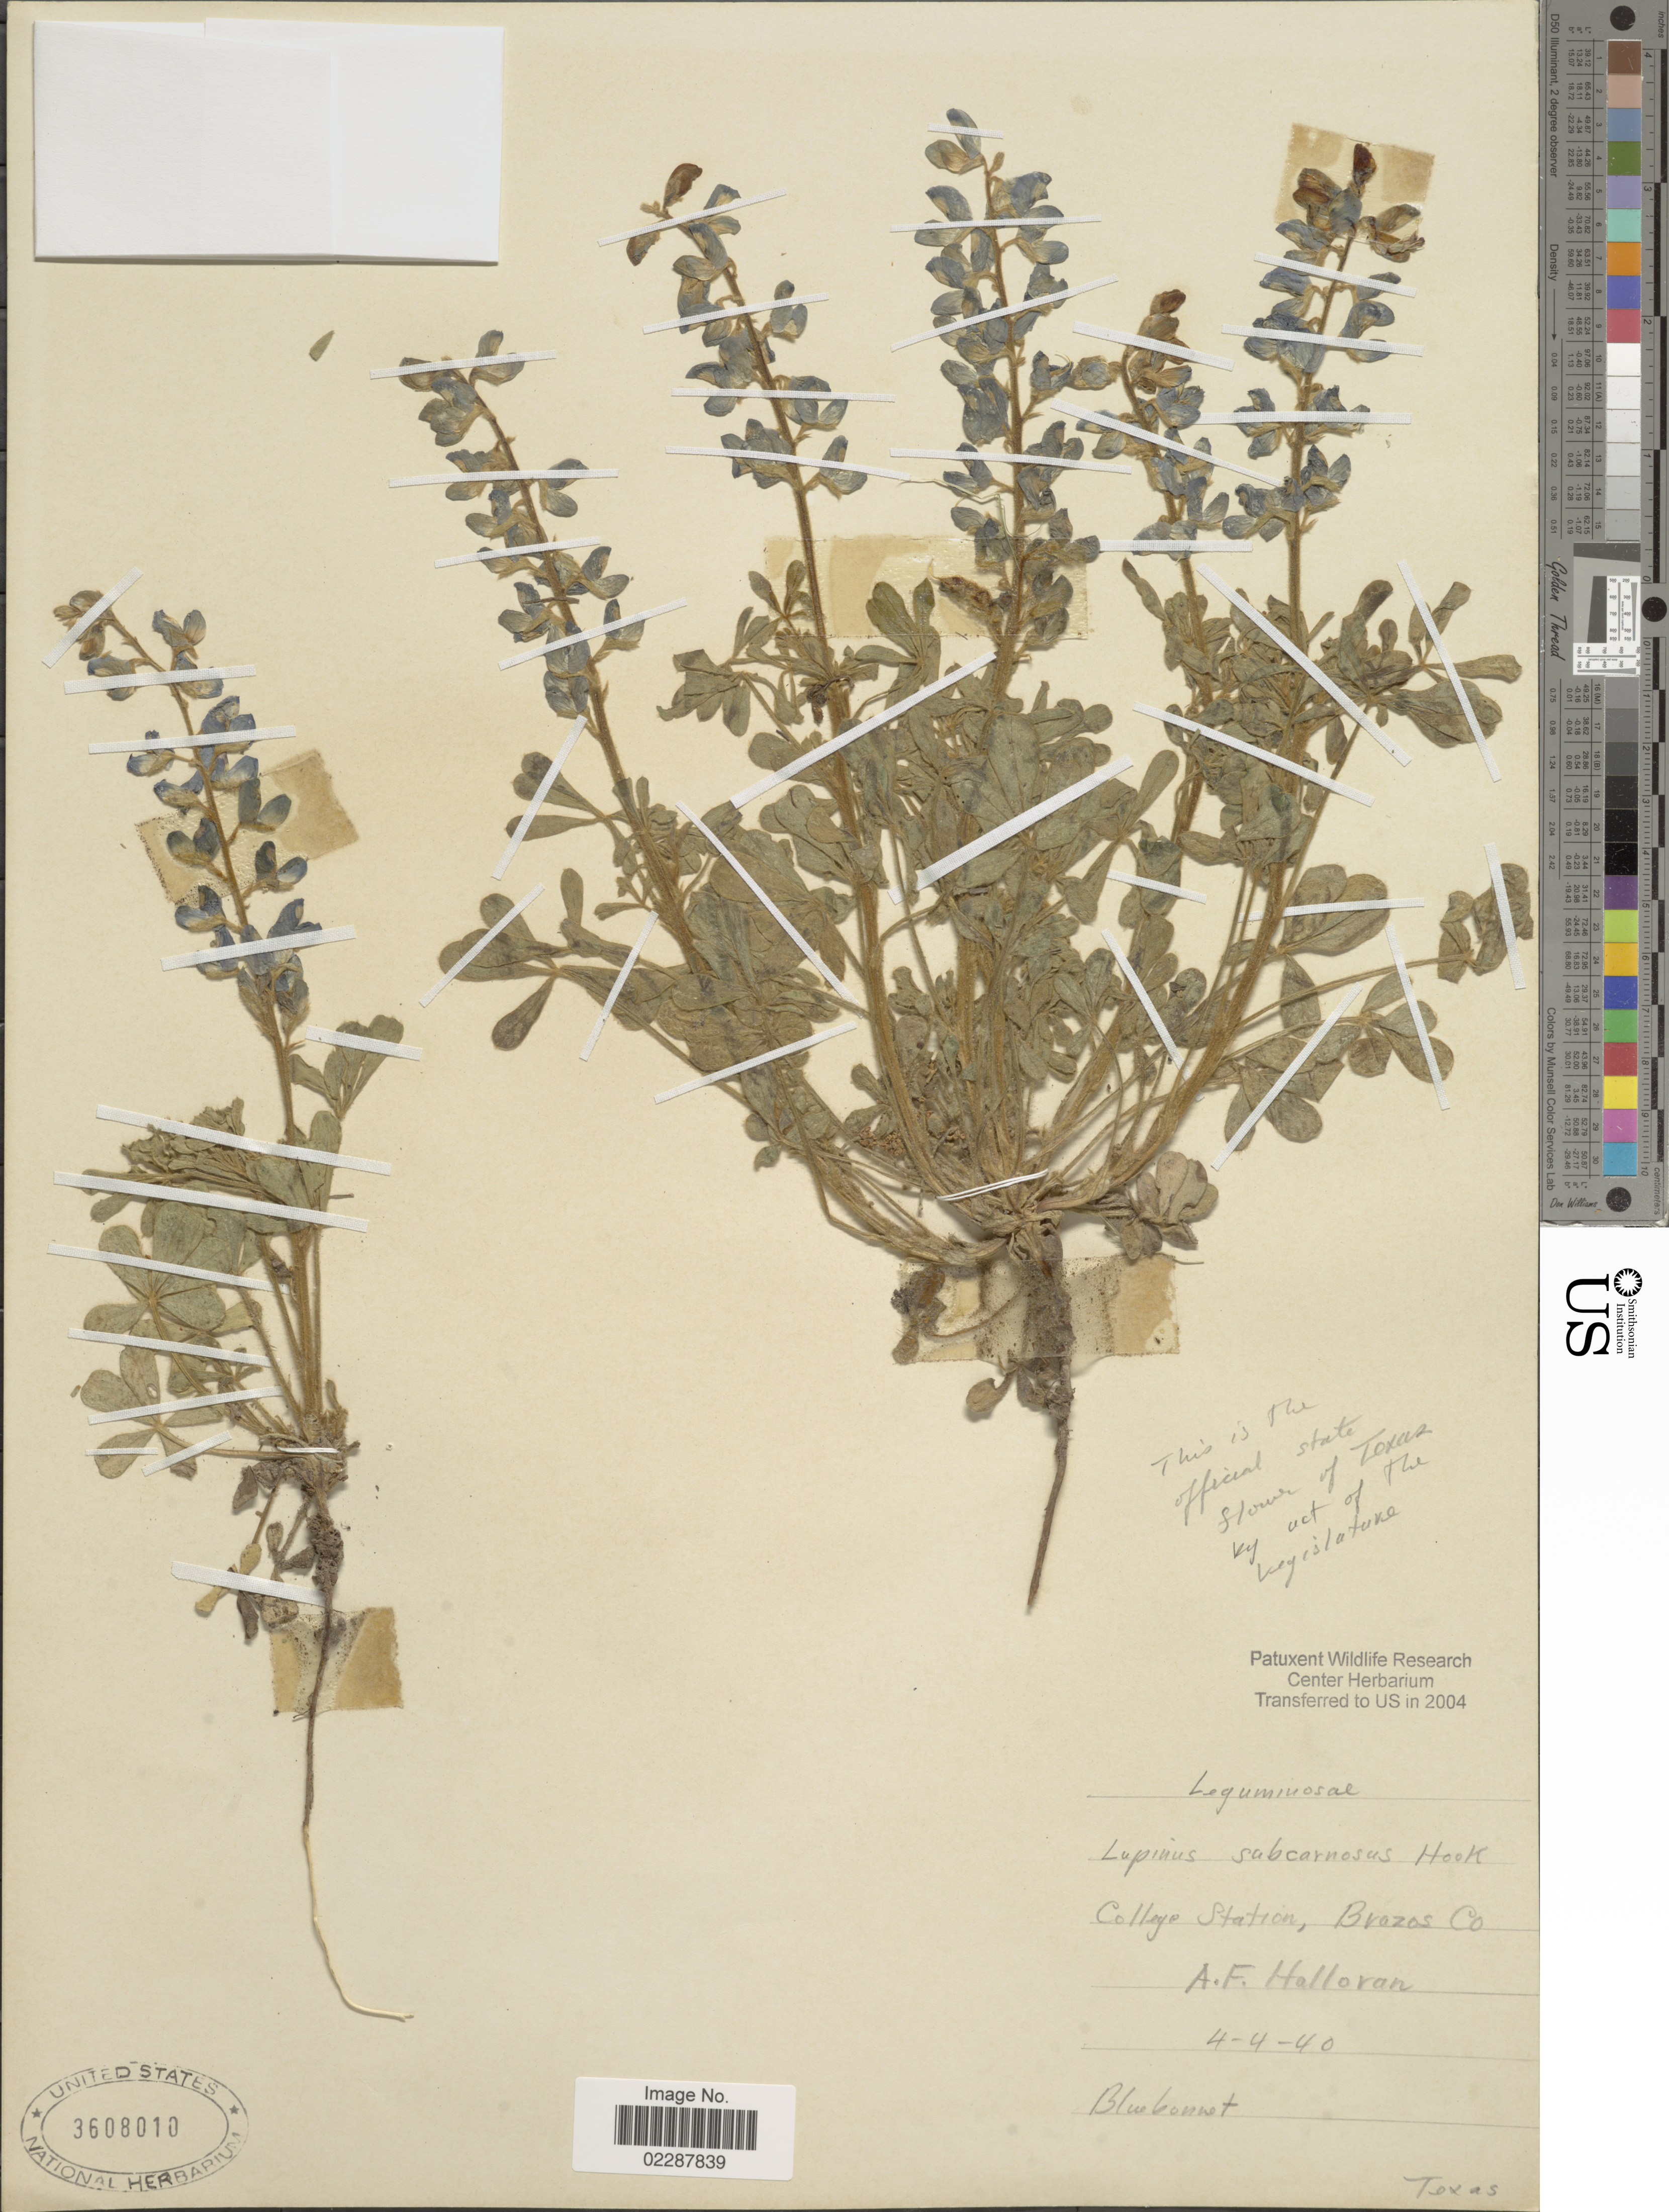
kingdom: Plantae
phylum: Tracheophyta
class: Magnoliopsida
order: Fabales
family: Fabaceae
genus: Lupinus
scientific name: Lupinus subcarnosus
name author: Hook.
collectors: A. Halloran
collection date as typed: Transcribed d/m/y: 4/4/40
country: United States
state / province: Texas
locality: College Station, Brazas Co, Blue bonnet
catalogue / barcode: US 3608010